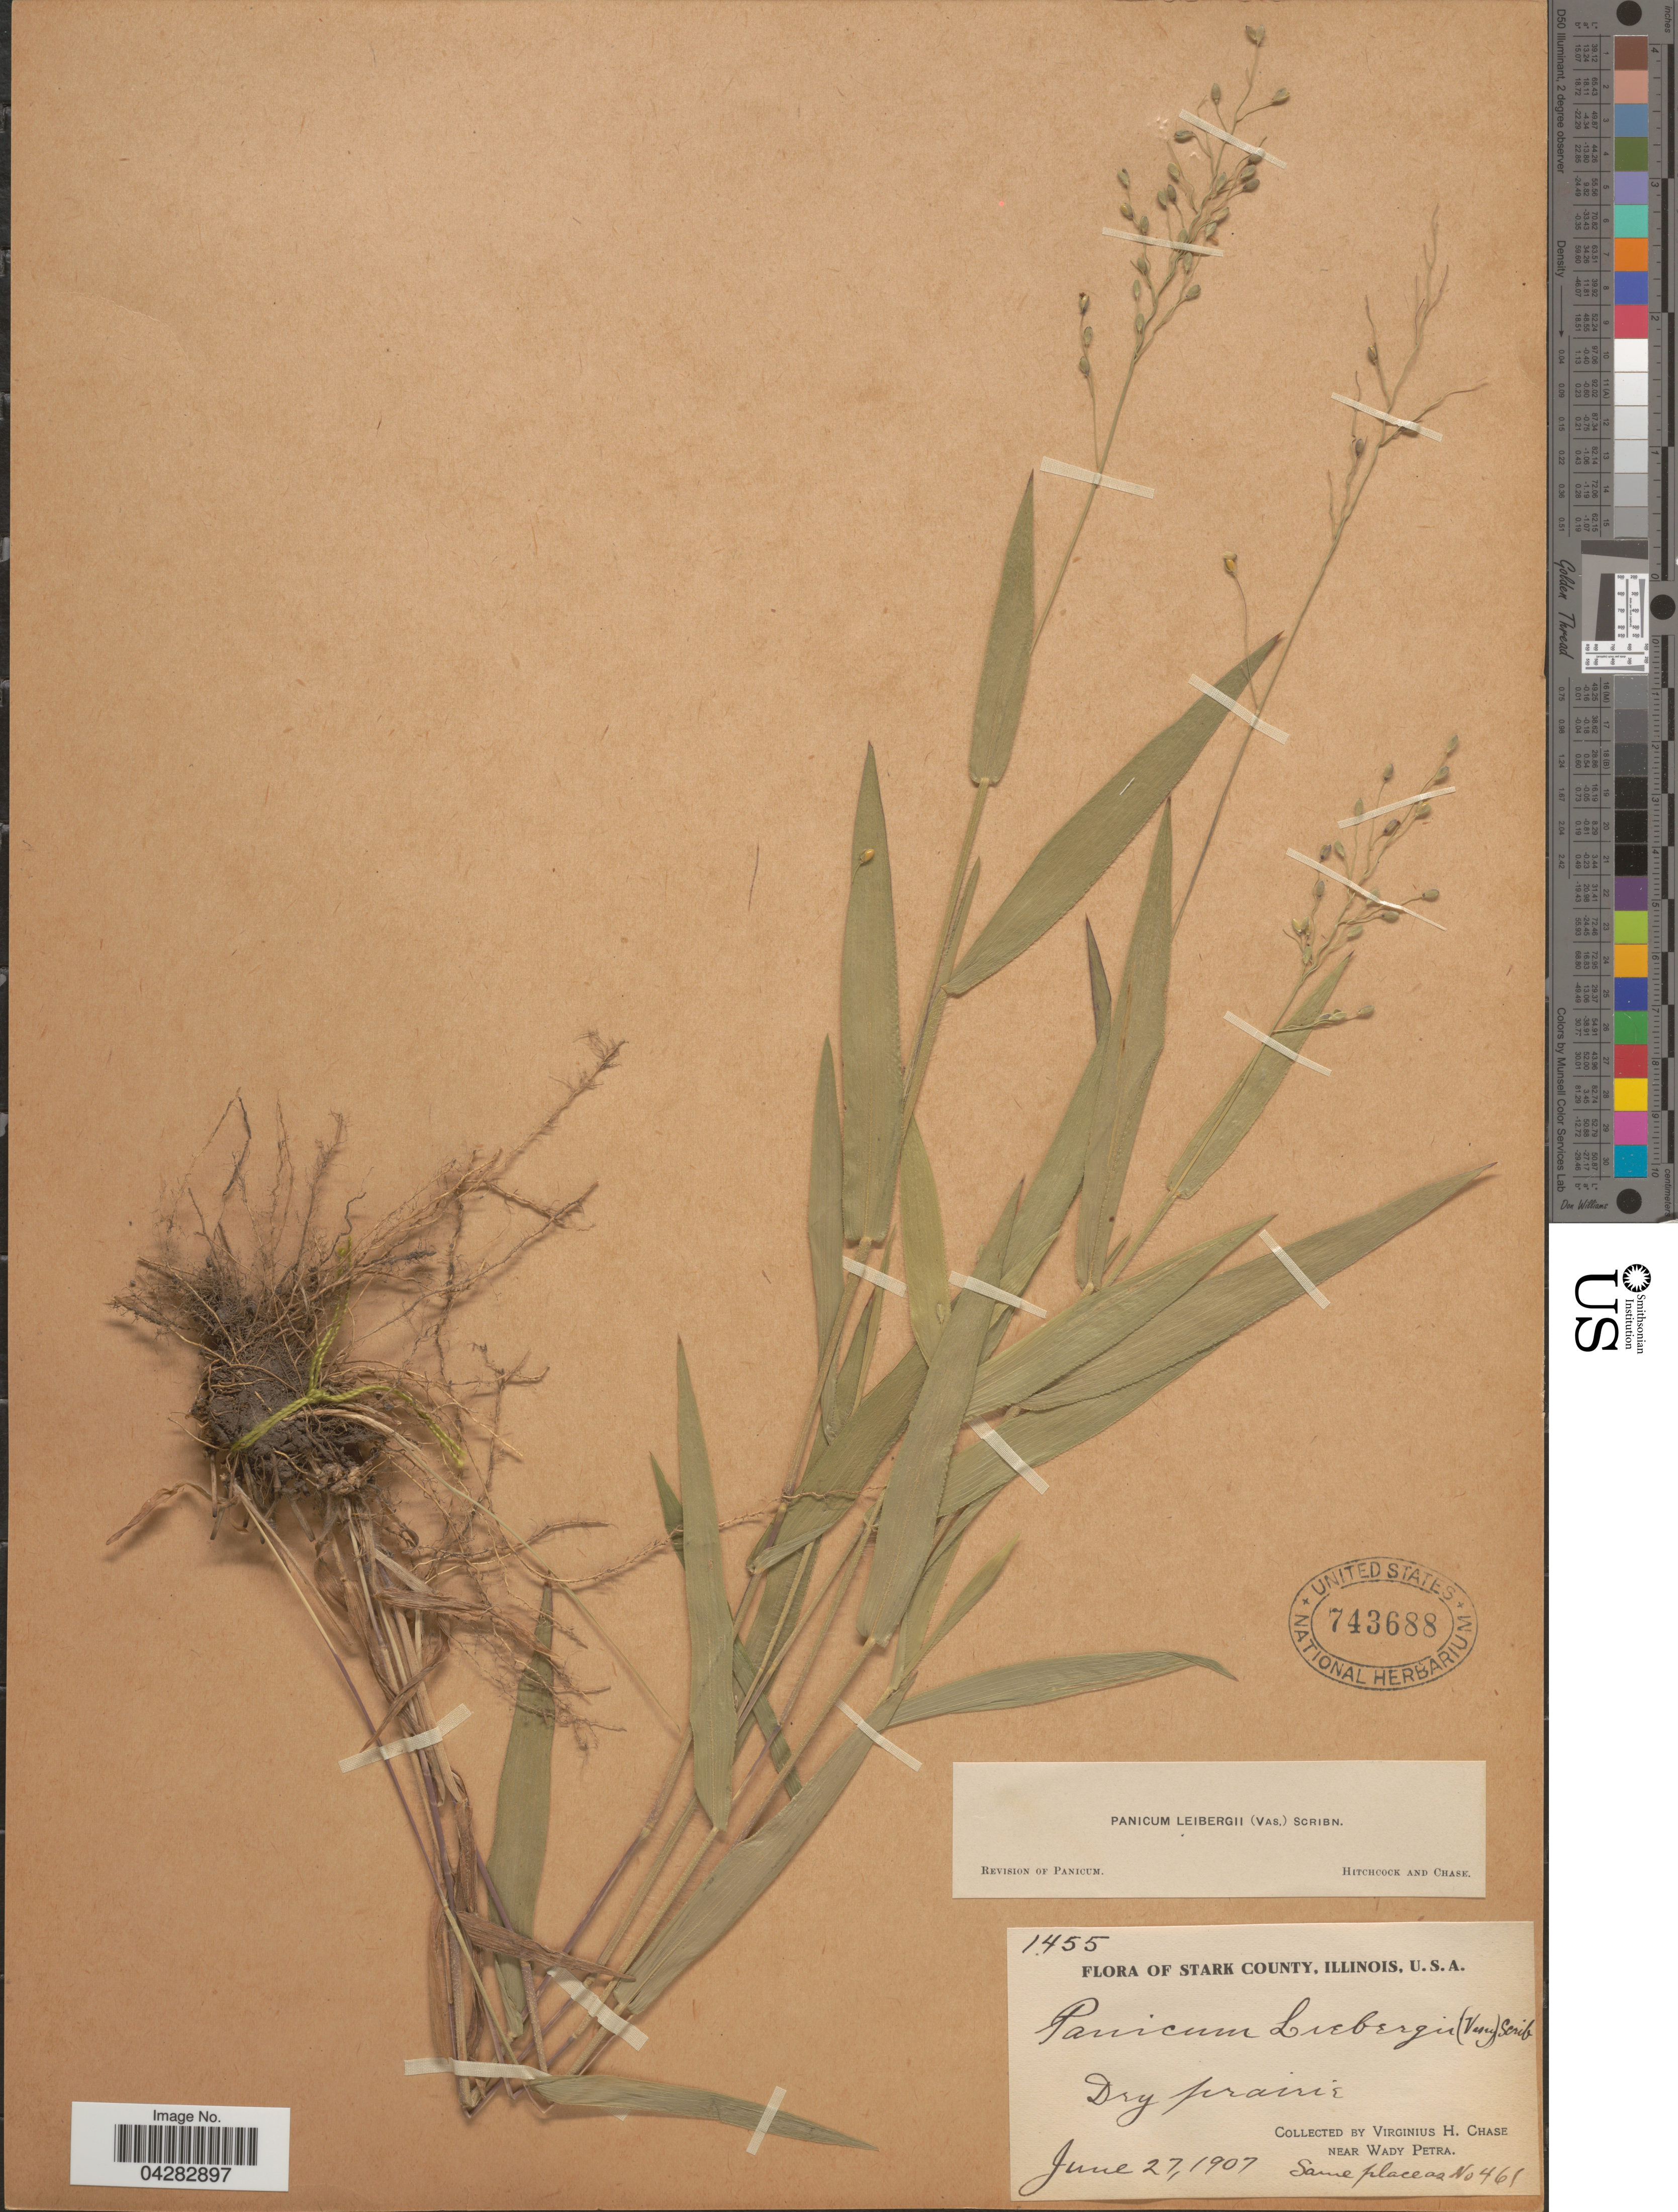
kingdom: Plantae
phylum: Tracheophyta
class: Liliopsida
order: Poales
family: Poaceae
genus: Dichanthelium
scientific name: Dichanthelium leibergii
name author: (Vasey) Gould & C.A. Clark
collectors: V. H. Chase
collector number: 1455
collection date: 1907-06-27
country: United States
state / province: Illinois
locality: Stark County. Dry prairie. Near Wady Petra.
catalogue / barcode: US 743688